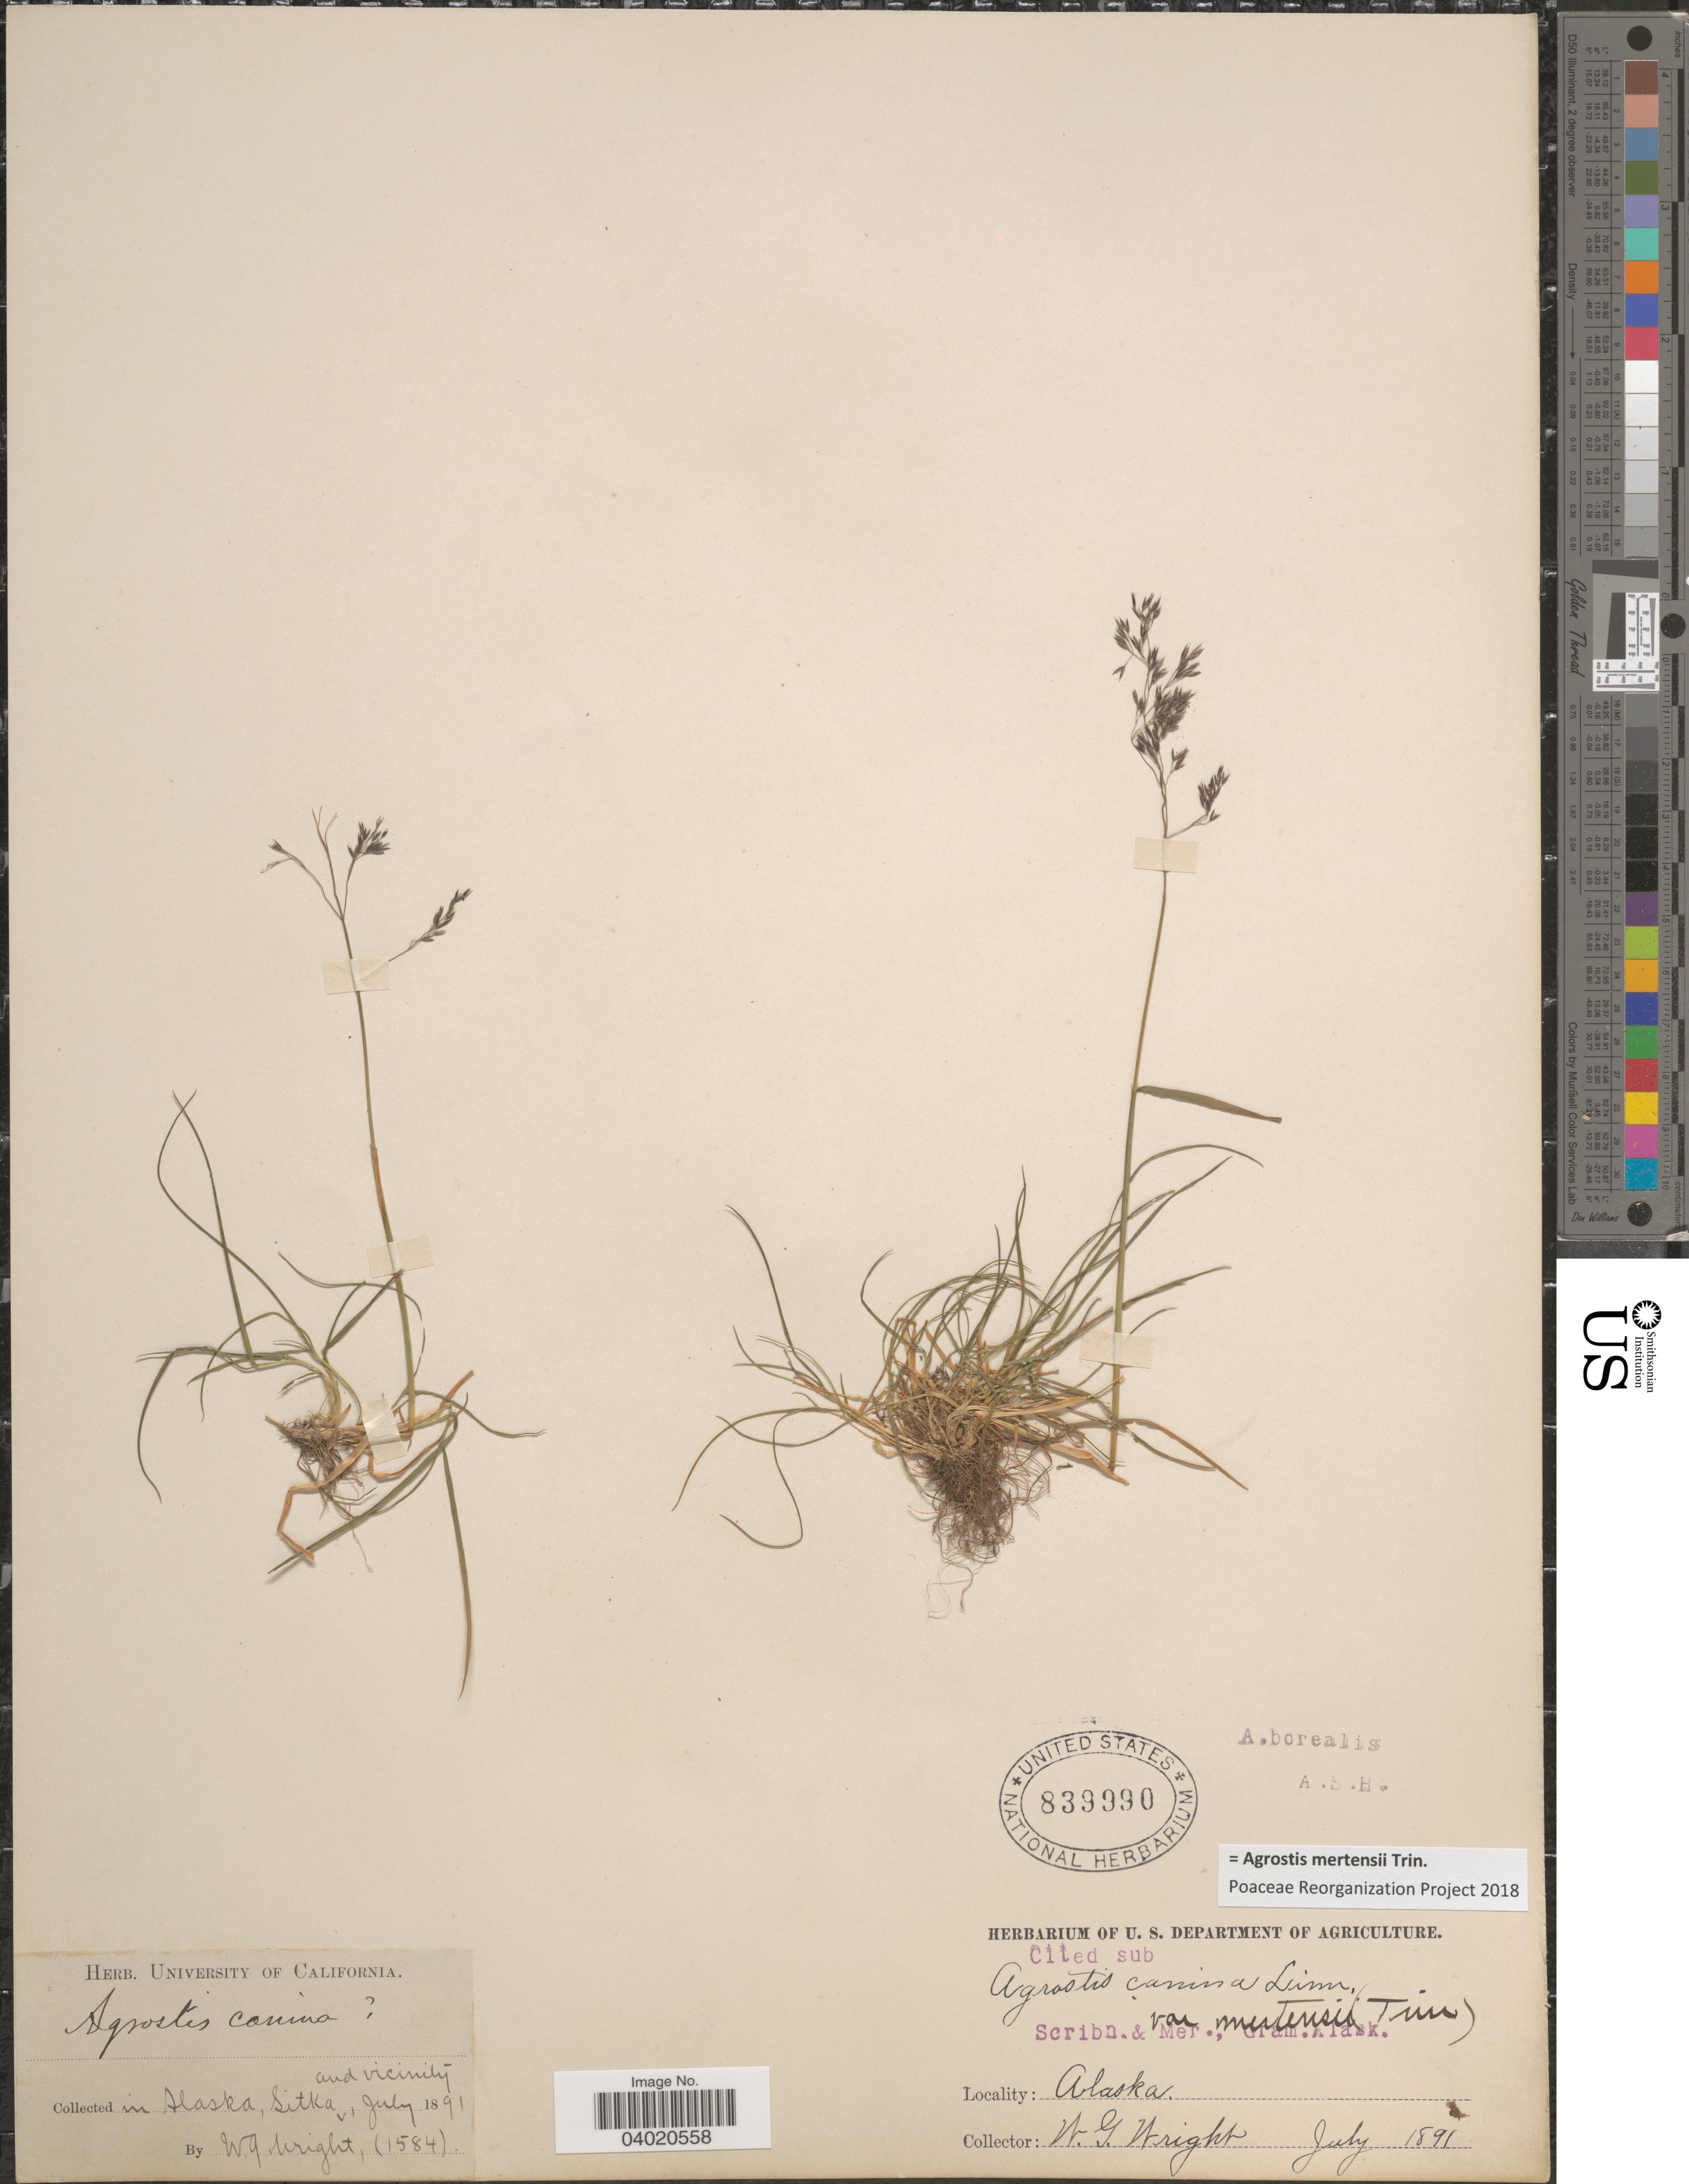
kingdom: Plantae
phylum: Tracheophyta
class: Liliopsida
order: Poales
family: Poaceae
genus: Agrostis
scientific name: Agrostis mertensii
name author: Trin.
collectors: W. G. Wright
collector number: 1584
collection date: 1891-07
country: United States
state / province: Alaska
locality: Sitka and vicinity.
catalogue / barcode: US 839990